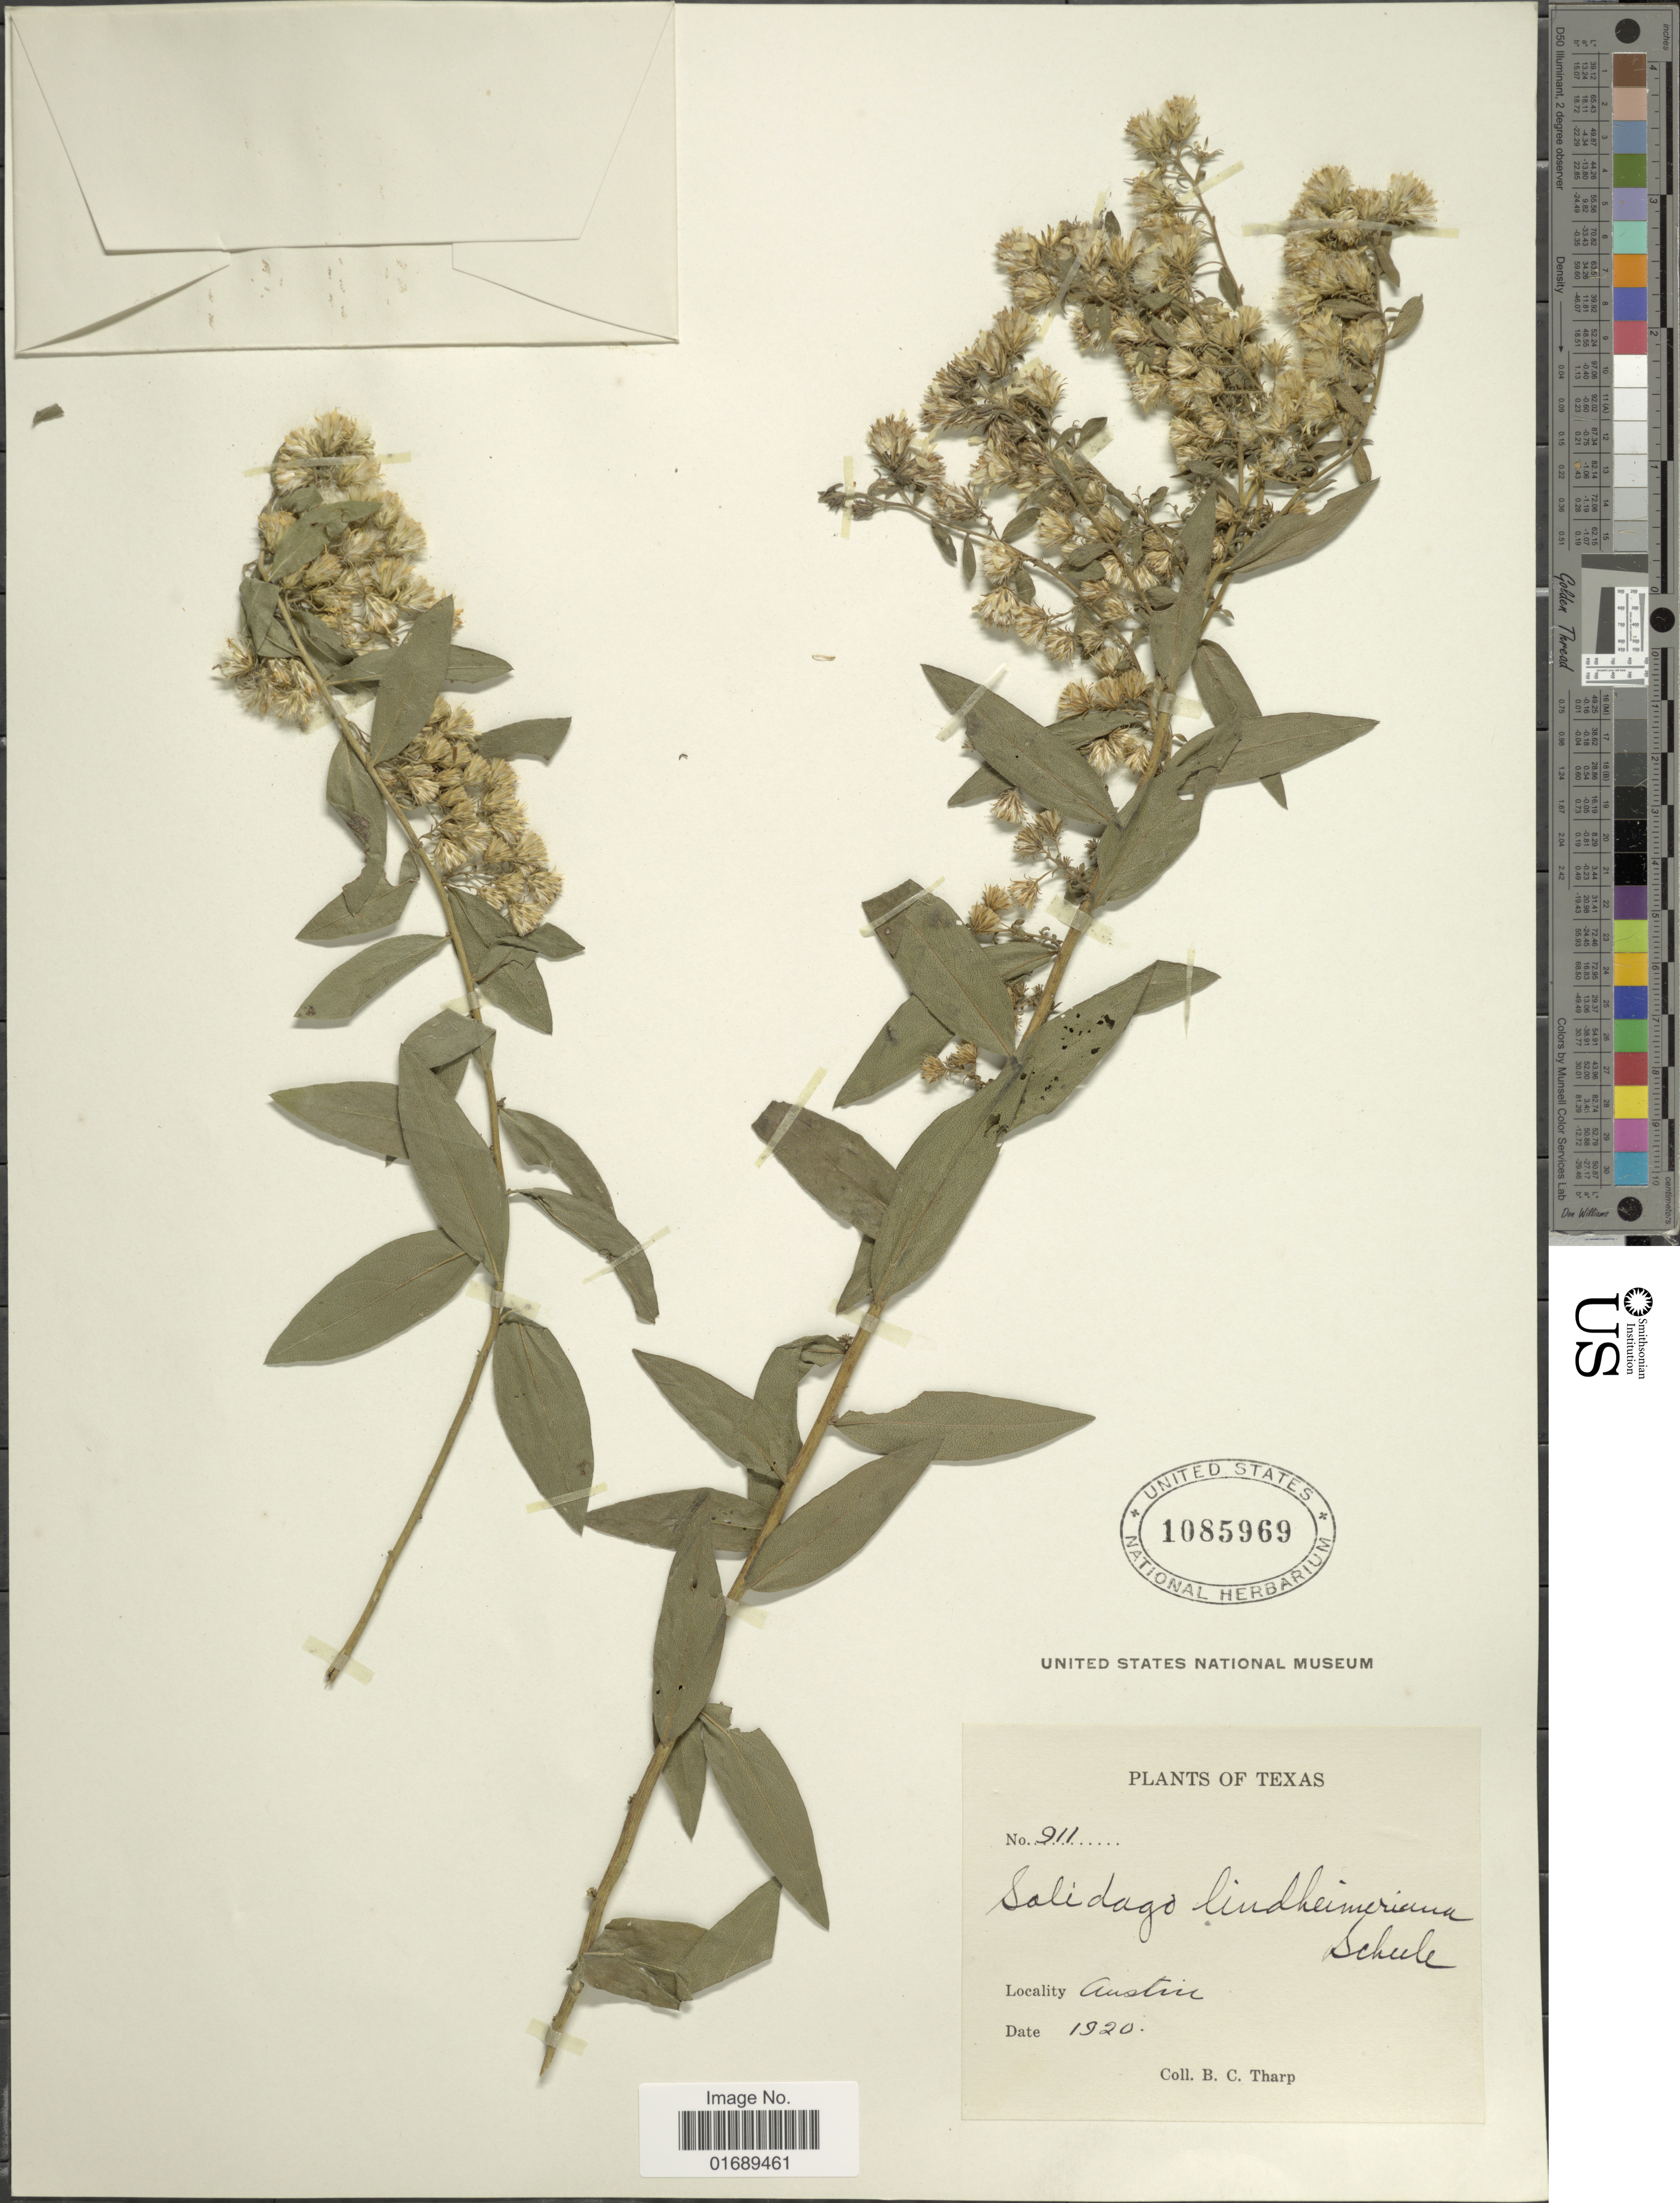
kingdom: Plantae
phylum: Tracheophyta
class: Magnoliopsida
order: Asterales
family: Asteraceae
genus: Solidago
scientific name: Solidago petiolaris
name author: Aiton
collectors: B. C. Tharp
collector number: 911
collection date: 1920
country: United States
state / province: Texas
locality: Austin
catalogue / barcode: US 1085969